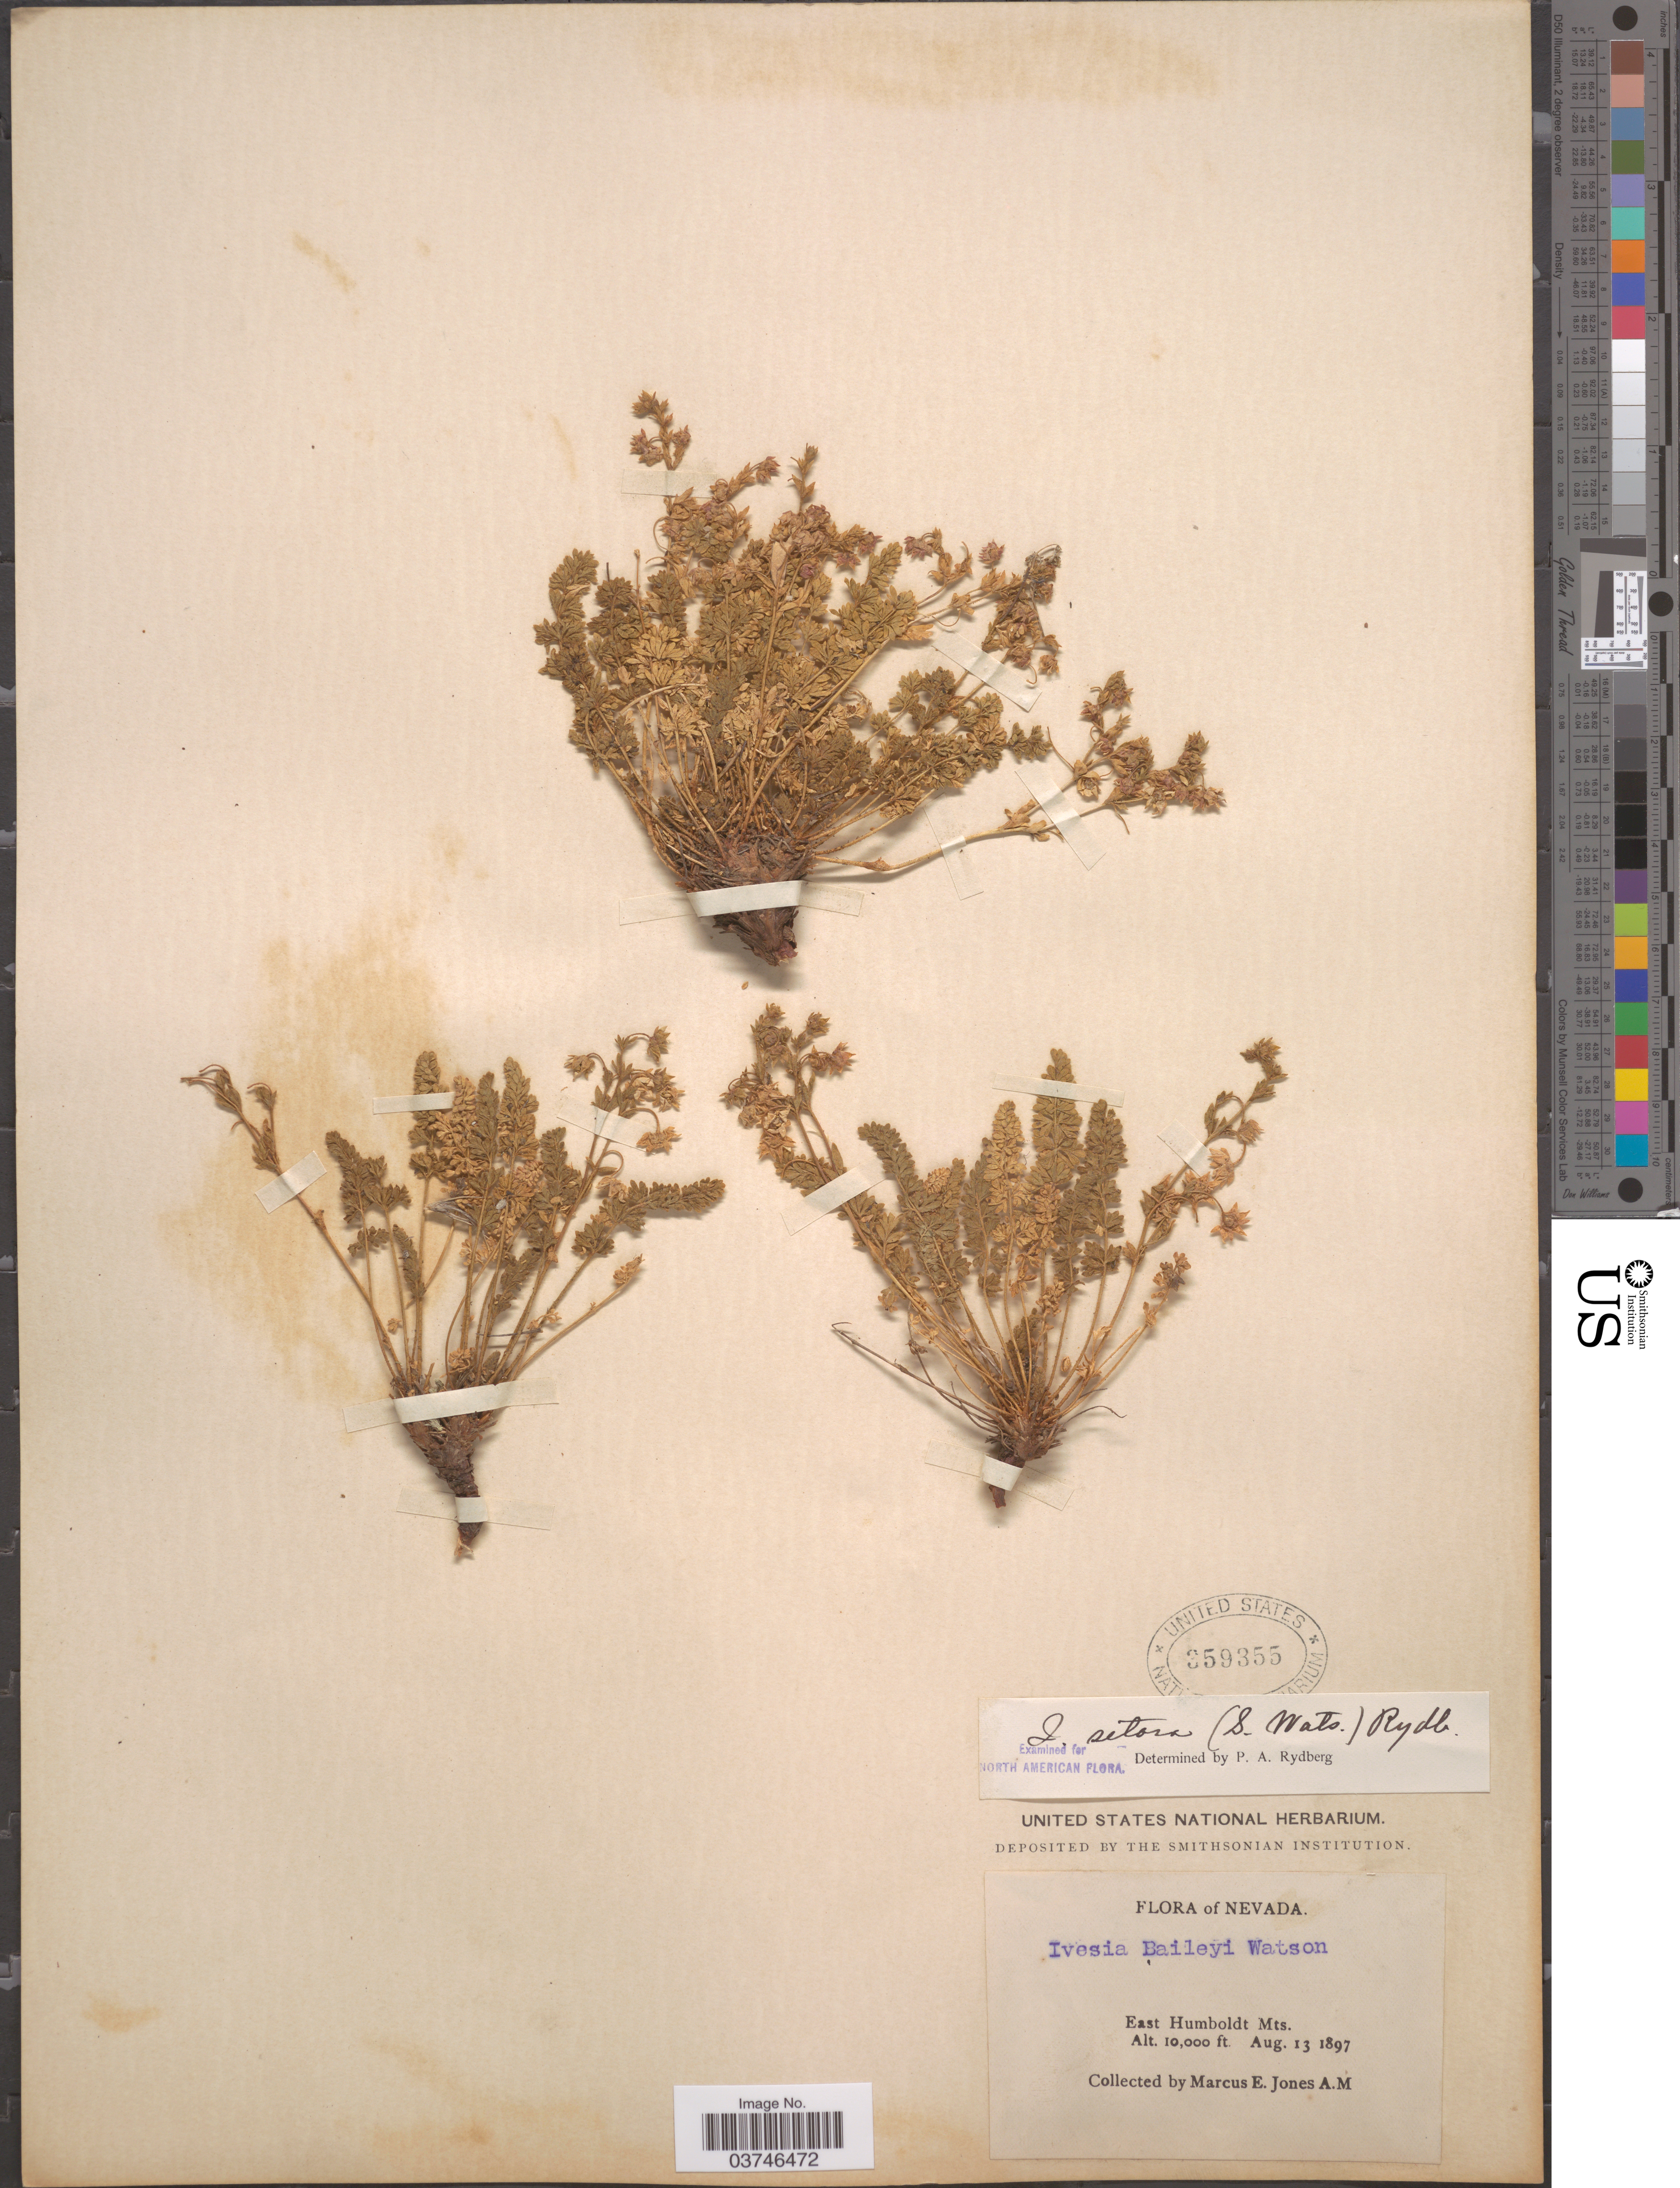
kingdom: Plantae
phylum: Tracheophyta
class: Magnoliopsida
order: Rosales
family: Rosaceae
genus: Potentilla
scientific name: Potentilla setosa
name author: (S. Watson) Mosyakin & Shiyan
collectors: M. E. Jones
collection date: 1897-08-13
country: United States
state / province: Nevada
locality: East Humboldt Mts.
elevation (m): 3048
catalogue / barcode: US 359355